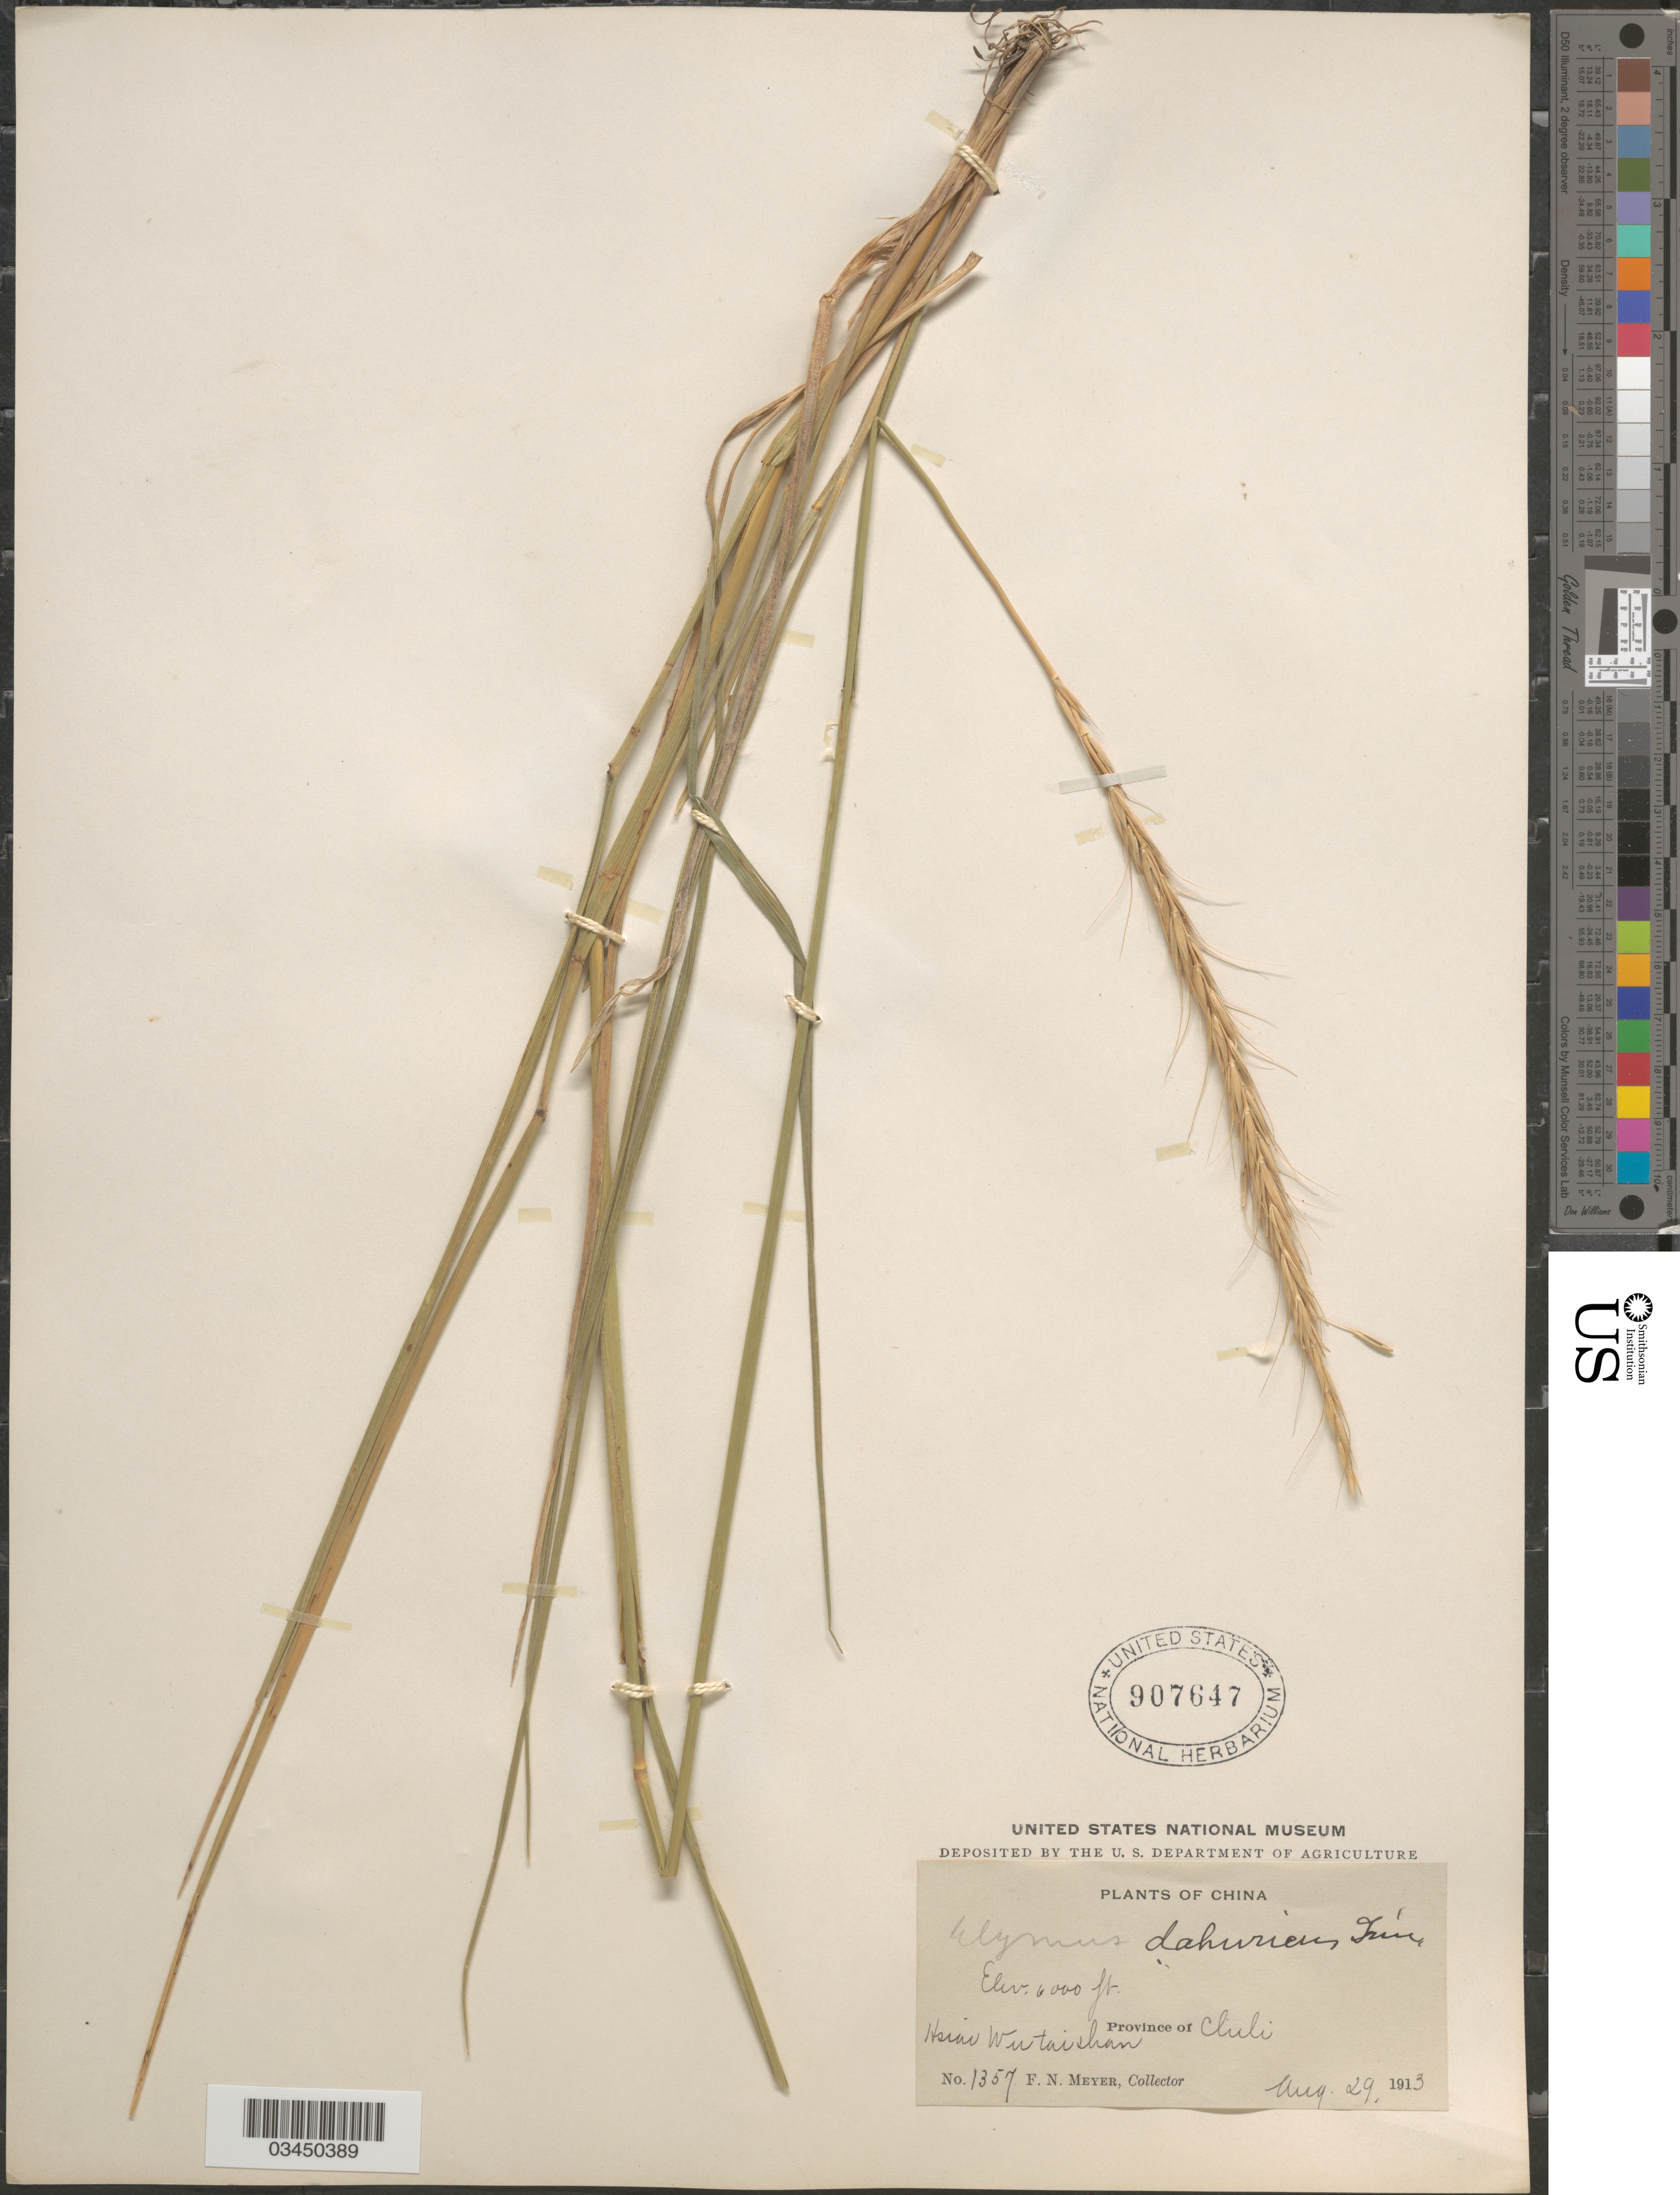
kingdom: Plantae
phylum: Tracheophyta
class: Liliopsida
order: Poales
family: Poaceae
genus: Elymus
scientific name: Elymus dahuricus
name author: Turcz. ex Griseb.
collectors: F. N. Meyer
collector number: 1357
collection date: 1913-08-29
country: China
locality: Hsiao Wu tai shan. Province of Chili.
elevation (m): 1829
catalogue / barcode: US 907647